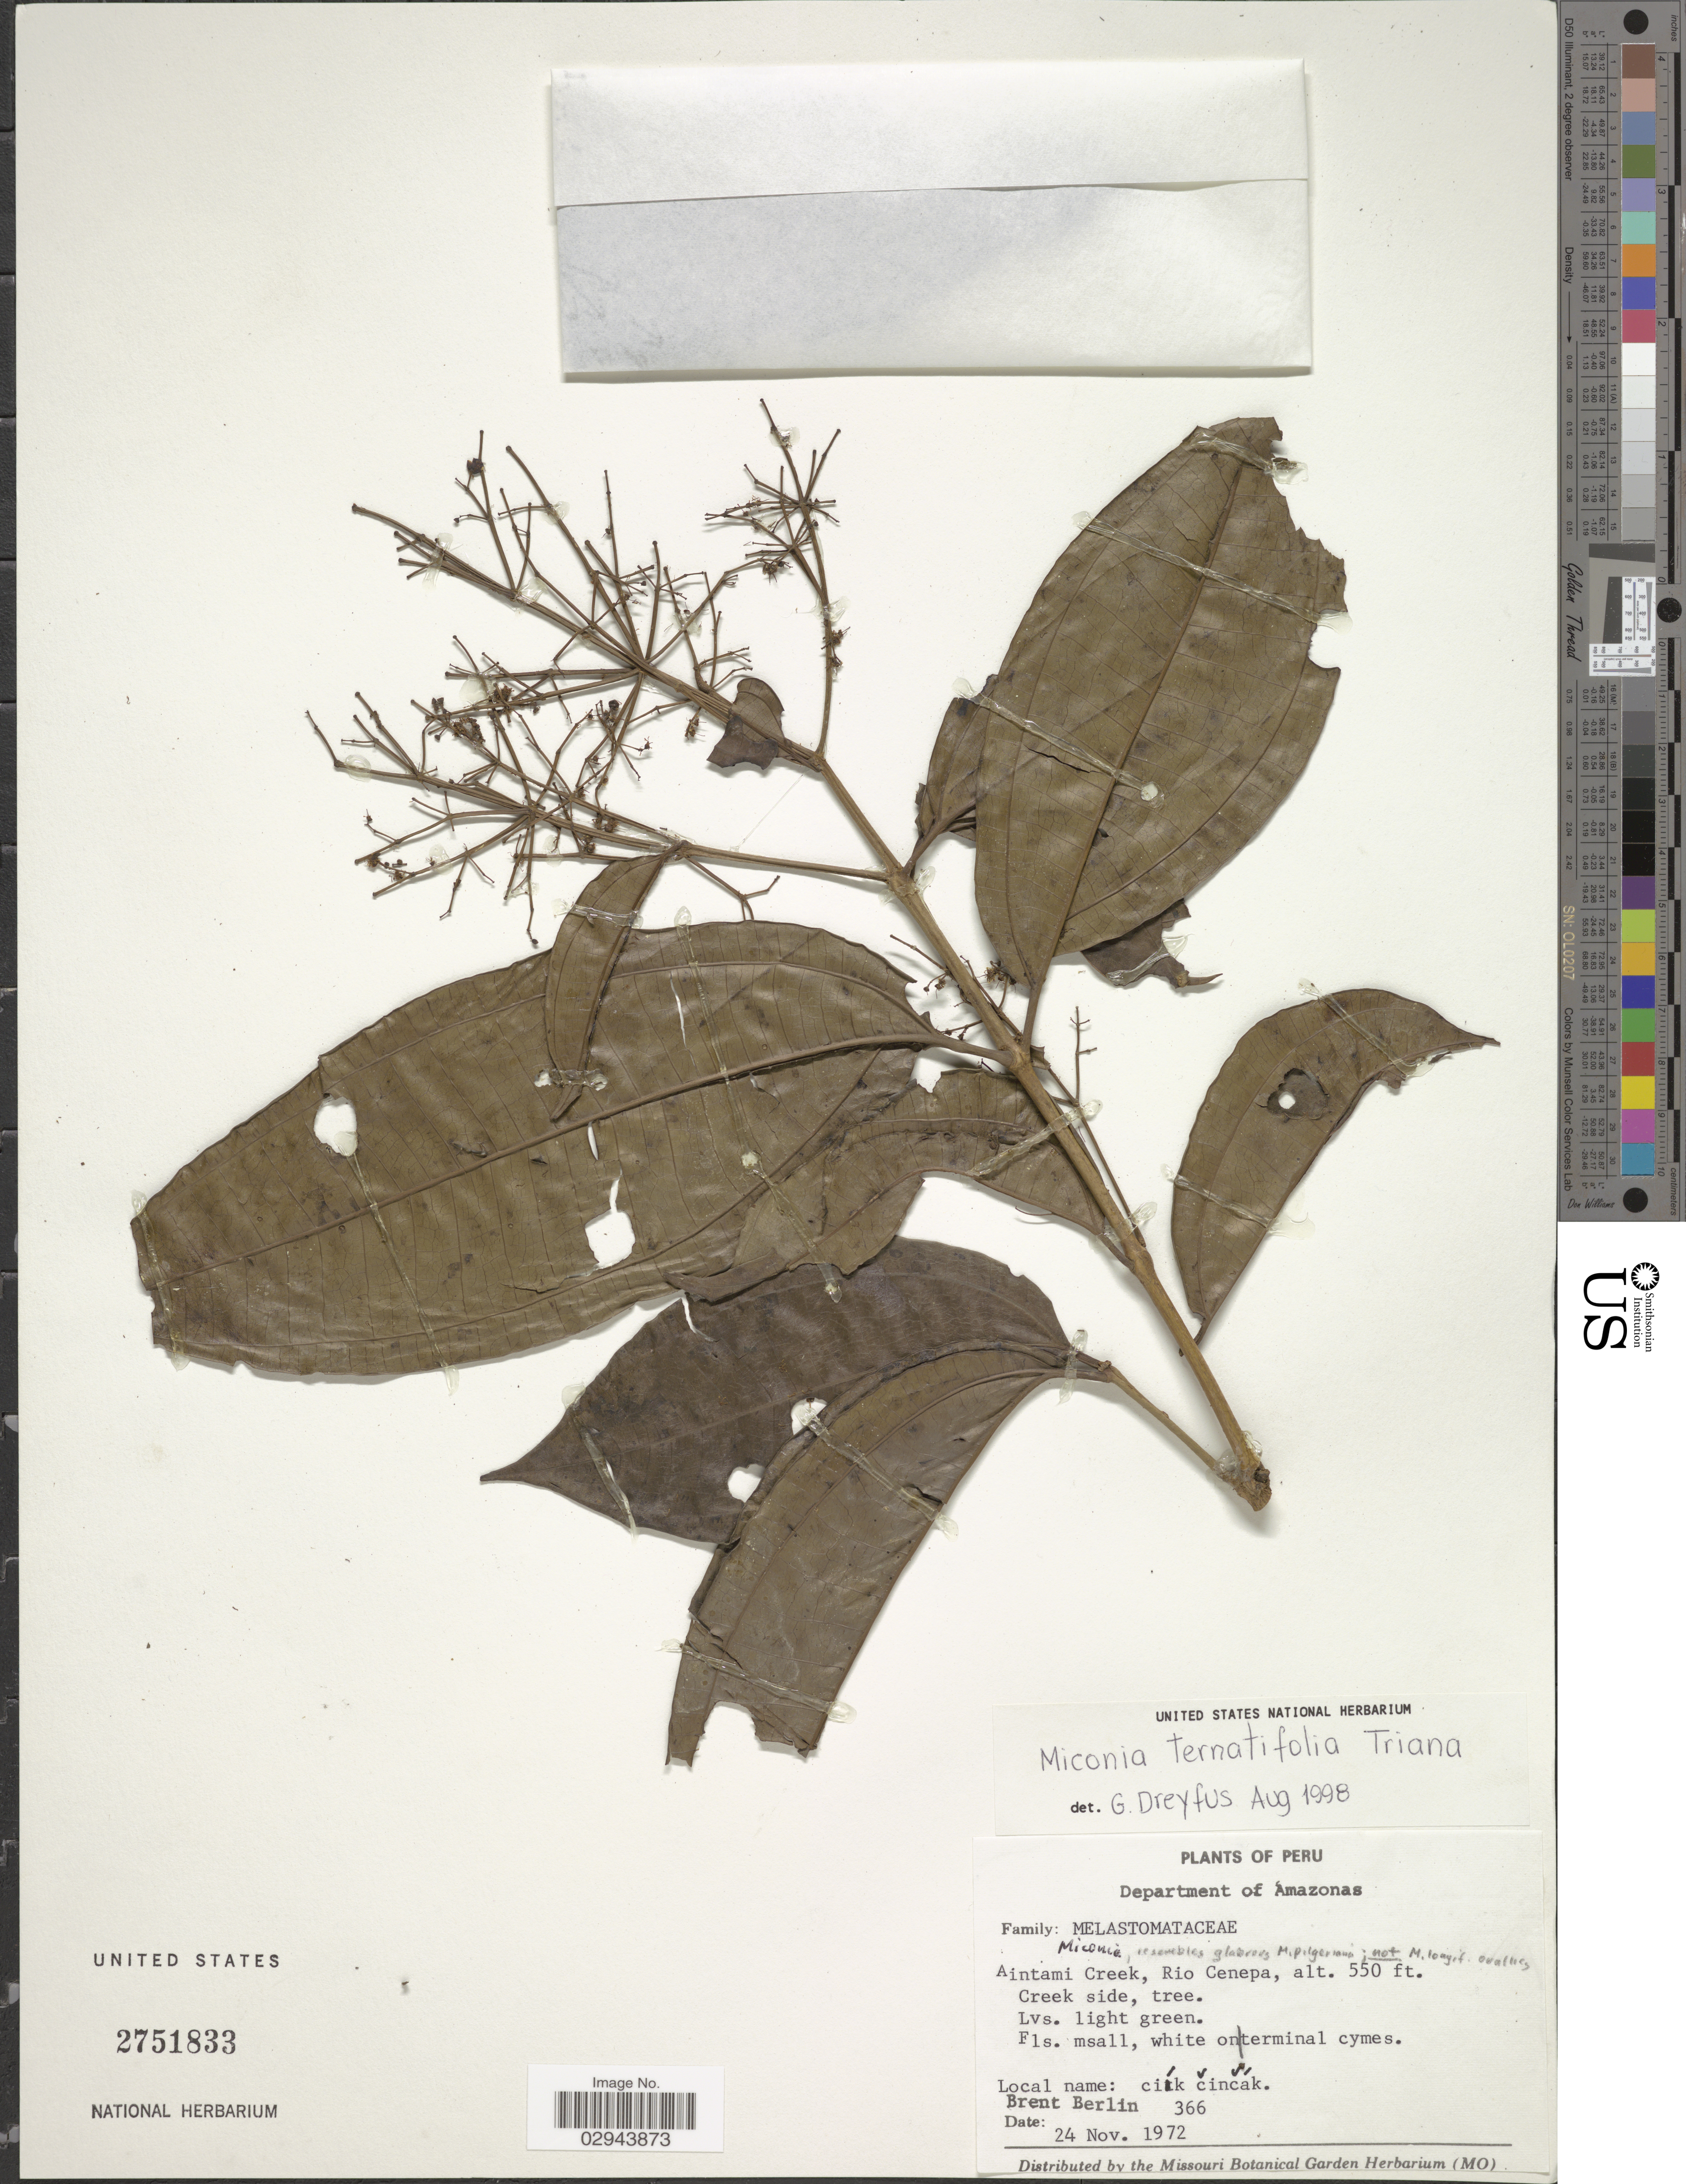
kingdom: Plantae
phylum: Tracheophyta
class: Magnoliopsida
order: Myrtales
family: Melastomataceae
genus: Miconia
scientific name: Miconia ternatifolia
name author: Triana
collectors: B. Berlin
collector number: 366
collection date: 1972-11-24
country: Peru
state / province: Amazonas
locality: Department of Amazonas. Aintami Creek, Rio Cenepa.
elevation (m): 168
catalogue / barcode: US 2751833